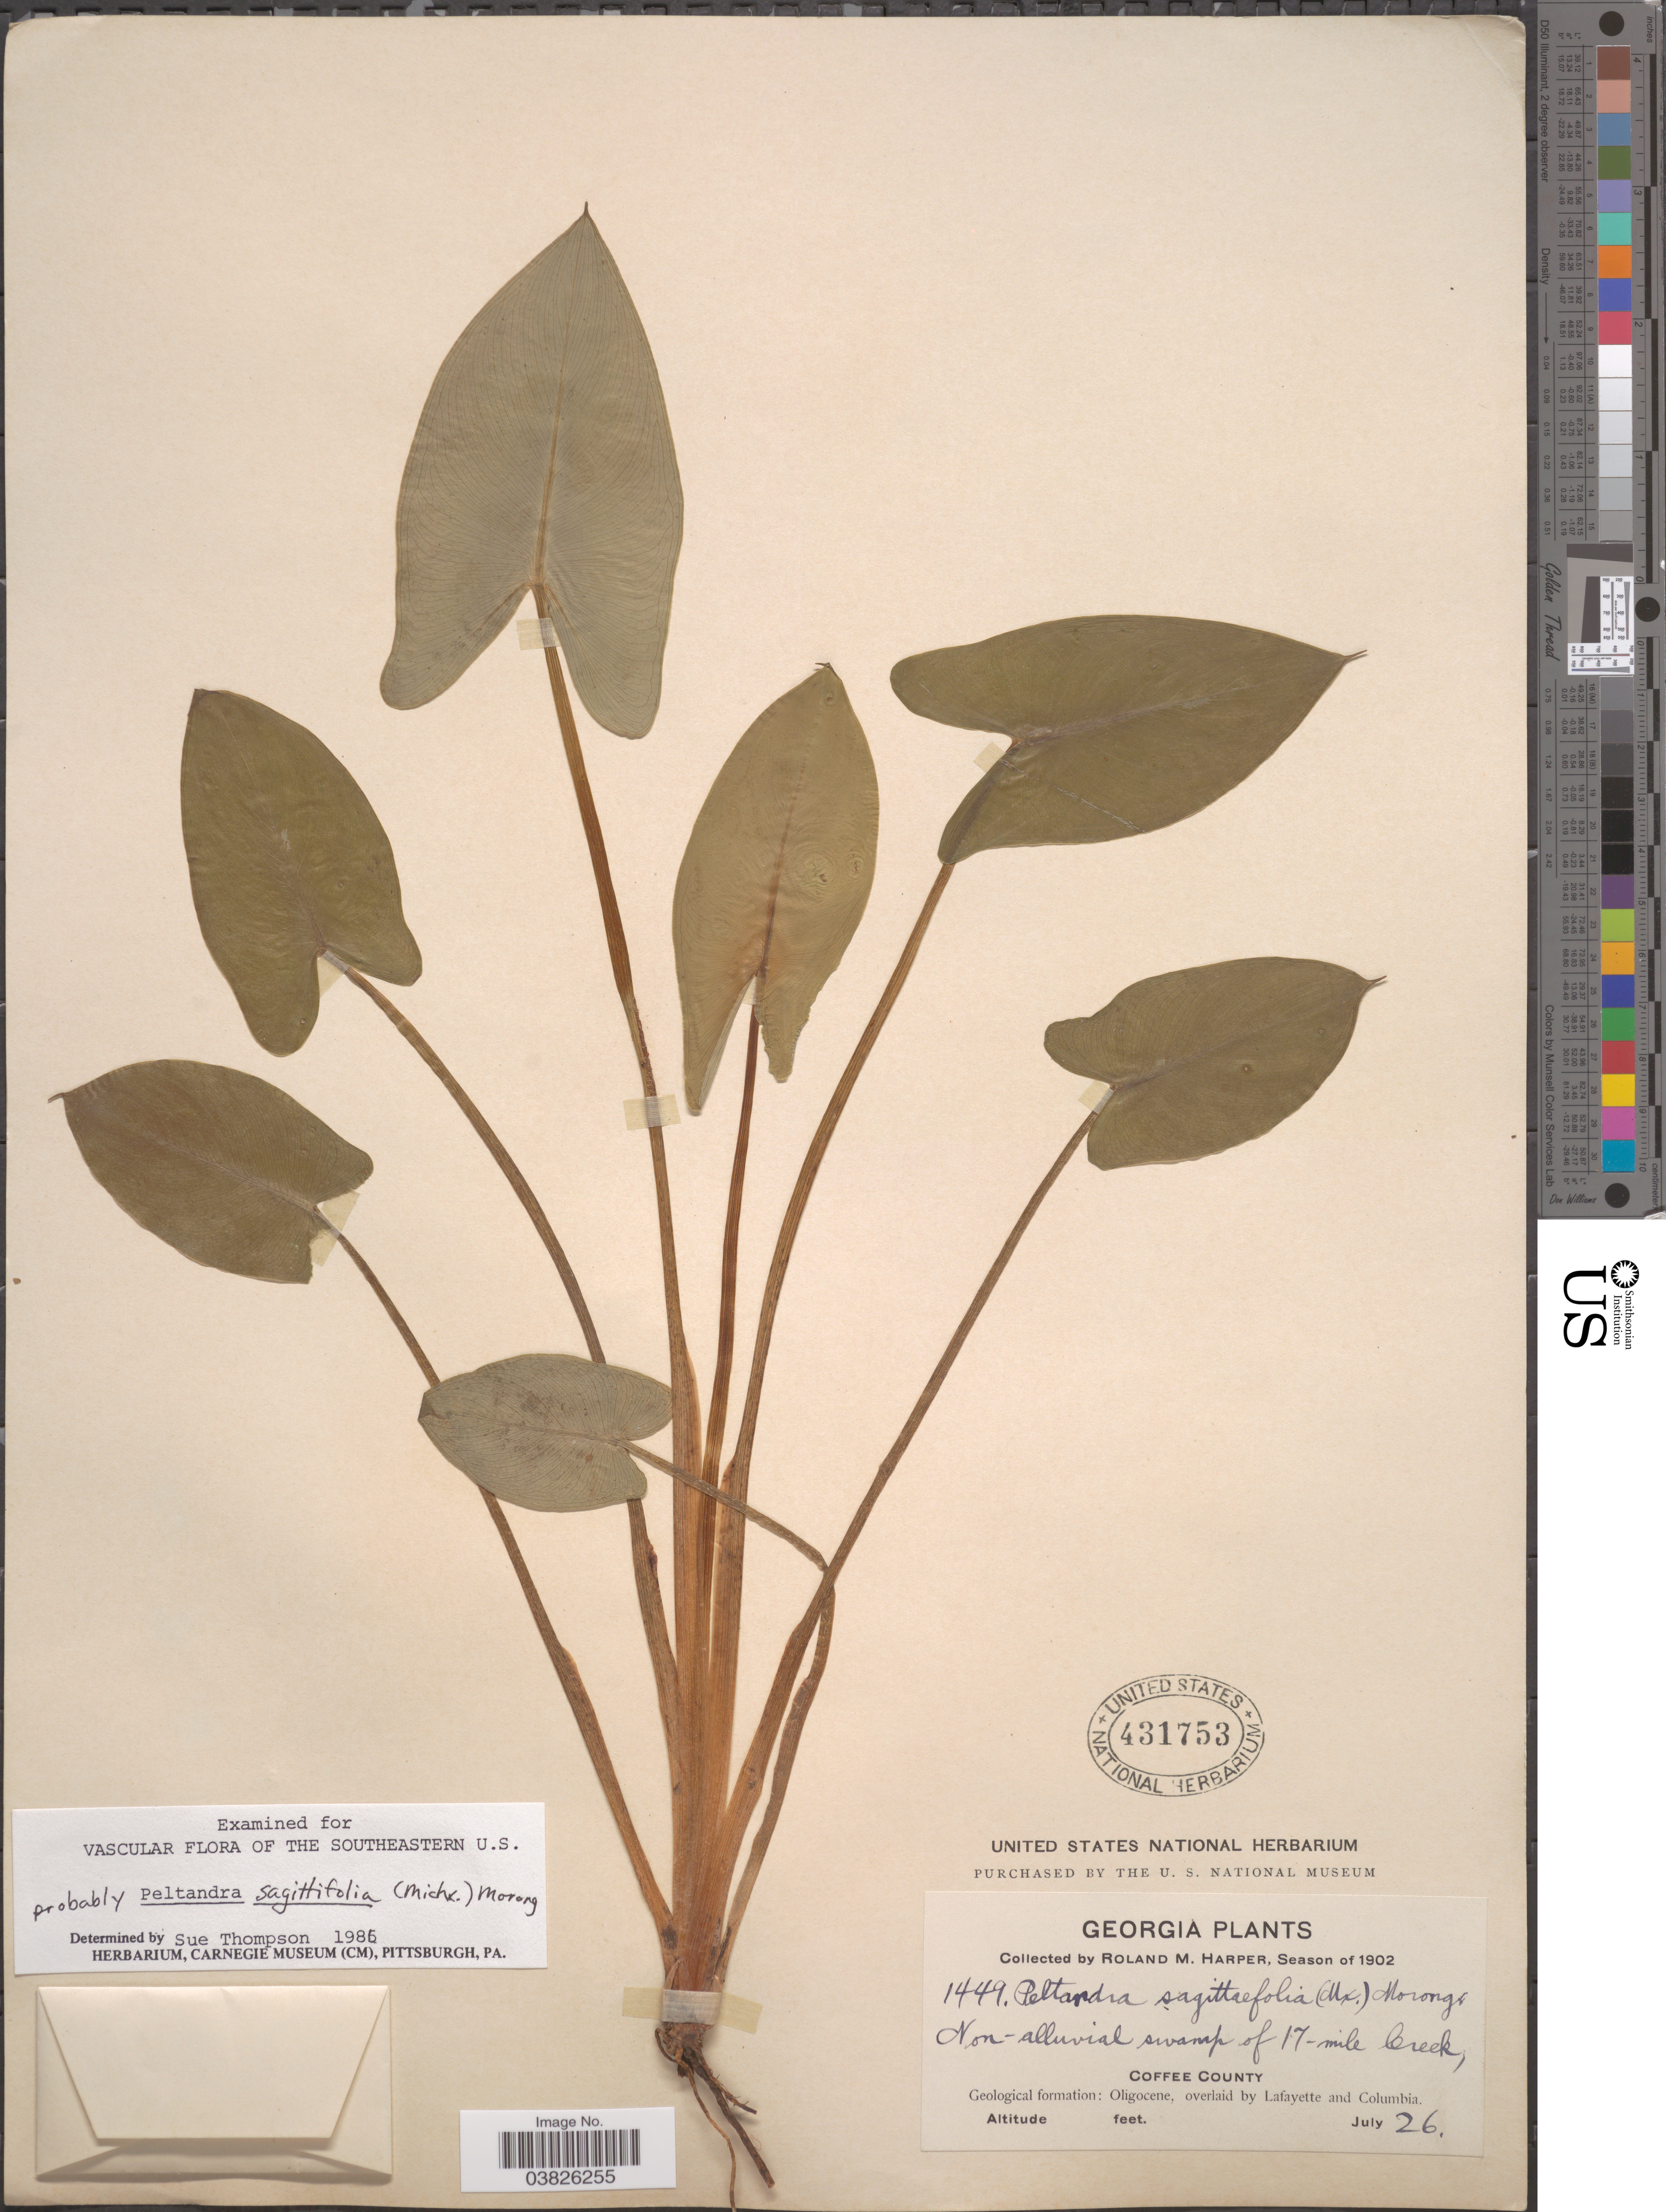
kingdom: Plantae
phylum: Tracheophyta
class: Liliopsida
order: Alismatales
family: Araceae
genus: Peltandra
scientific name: Peltandra sagittifolia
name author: (Michx.) Morong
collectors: R. M. Harper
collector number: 1449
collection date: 1902-07-26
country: United States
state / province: Georgia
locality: Non-alluvial swamp of 17-mile Creek, Coffee County. Geological formation: Oligocene, overlaid by Lafayette and Columbia.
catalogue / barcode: US 431753